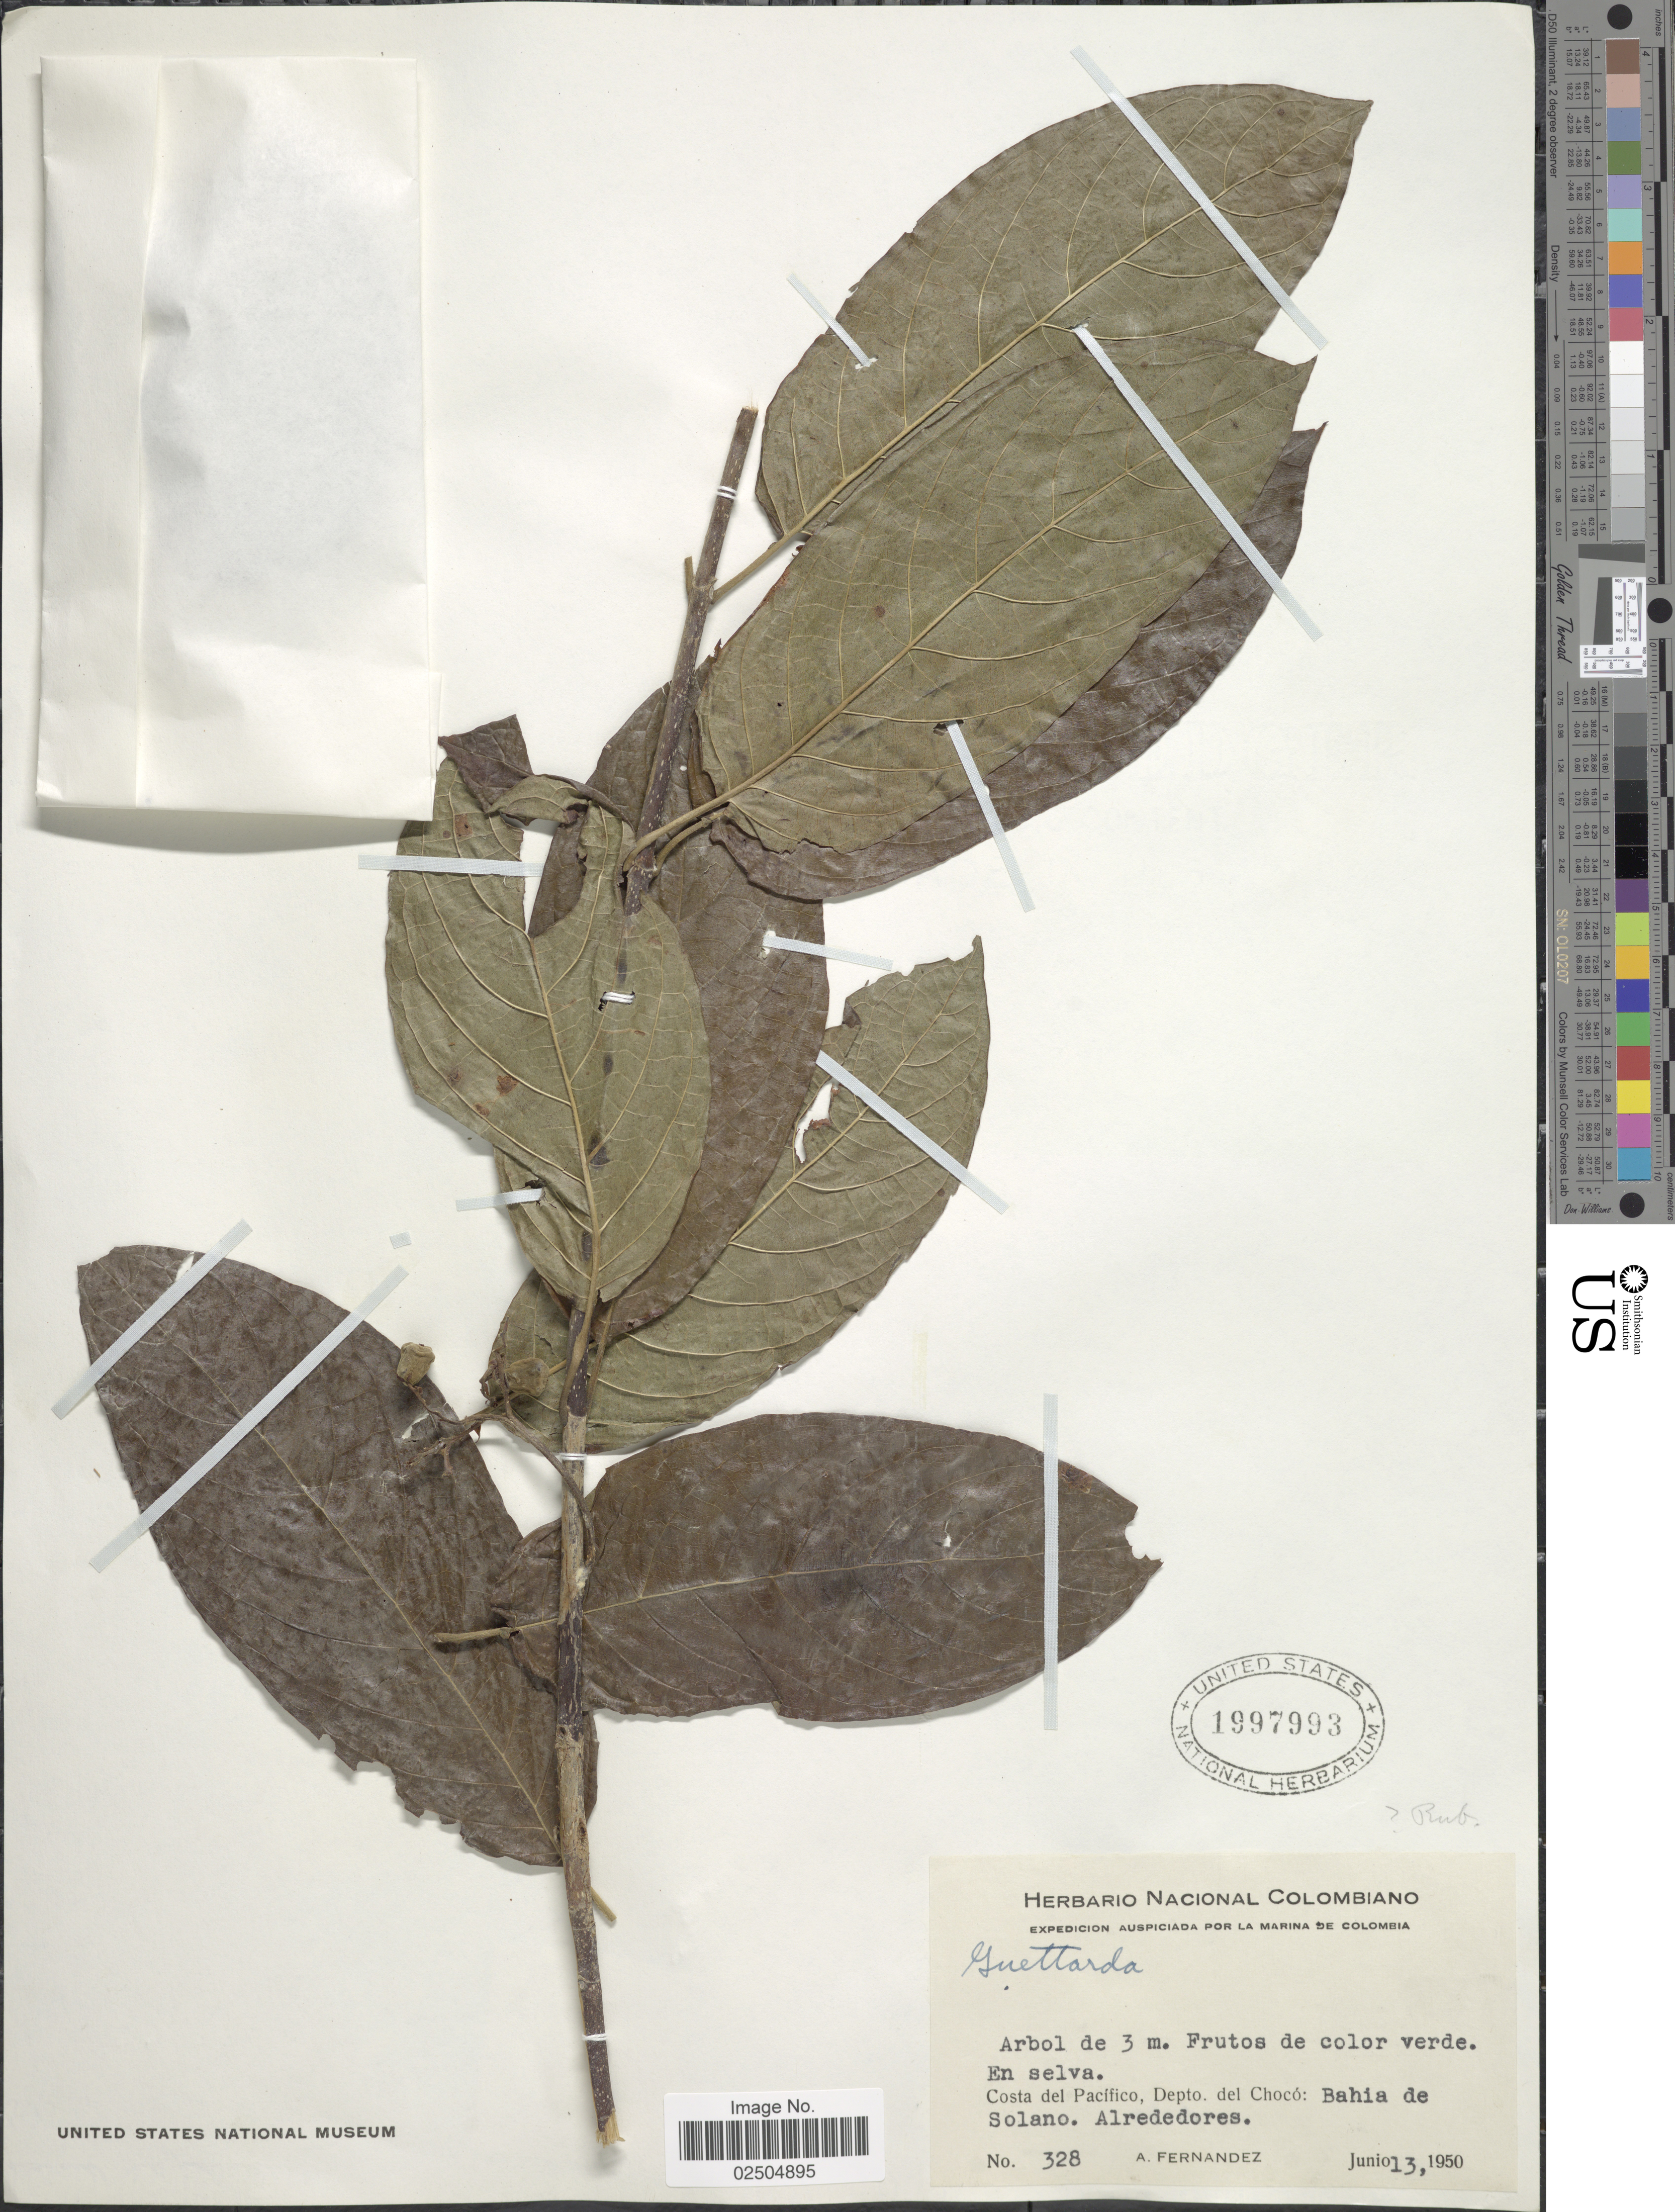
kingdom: Plantae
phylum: Tracheophyta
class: Magnoliopsida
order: Gentianales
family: Rubiaceae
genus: Guettarda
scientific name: Guettarda sp.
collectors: A. Fernandez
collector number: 328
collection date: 1950-06-13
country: Colombia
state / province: Chocó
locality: Costa del Pacifico, Depto. del Choco: Bahia de Solano, Alrededores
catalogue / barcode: US 1997993